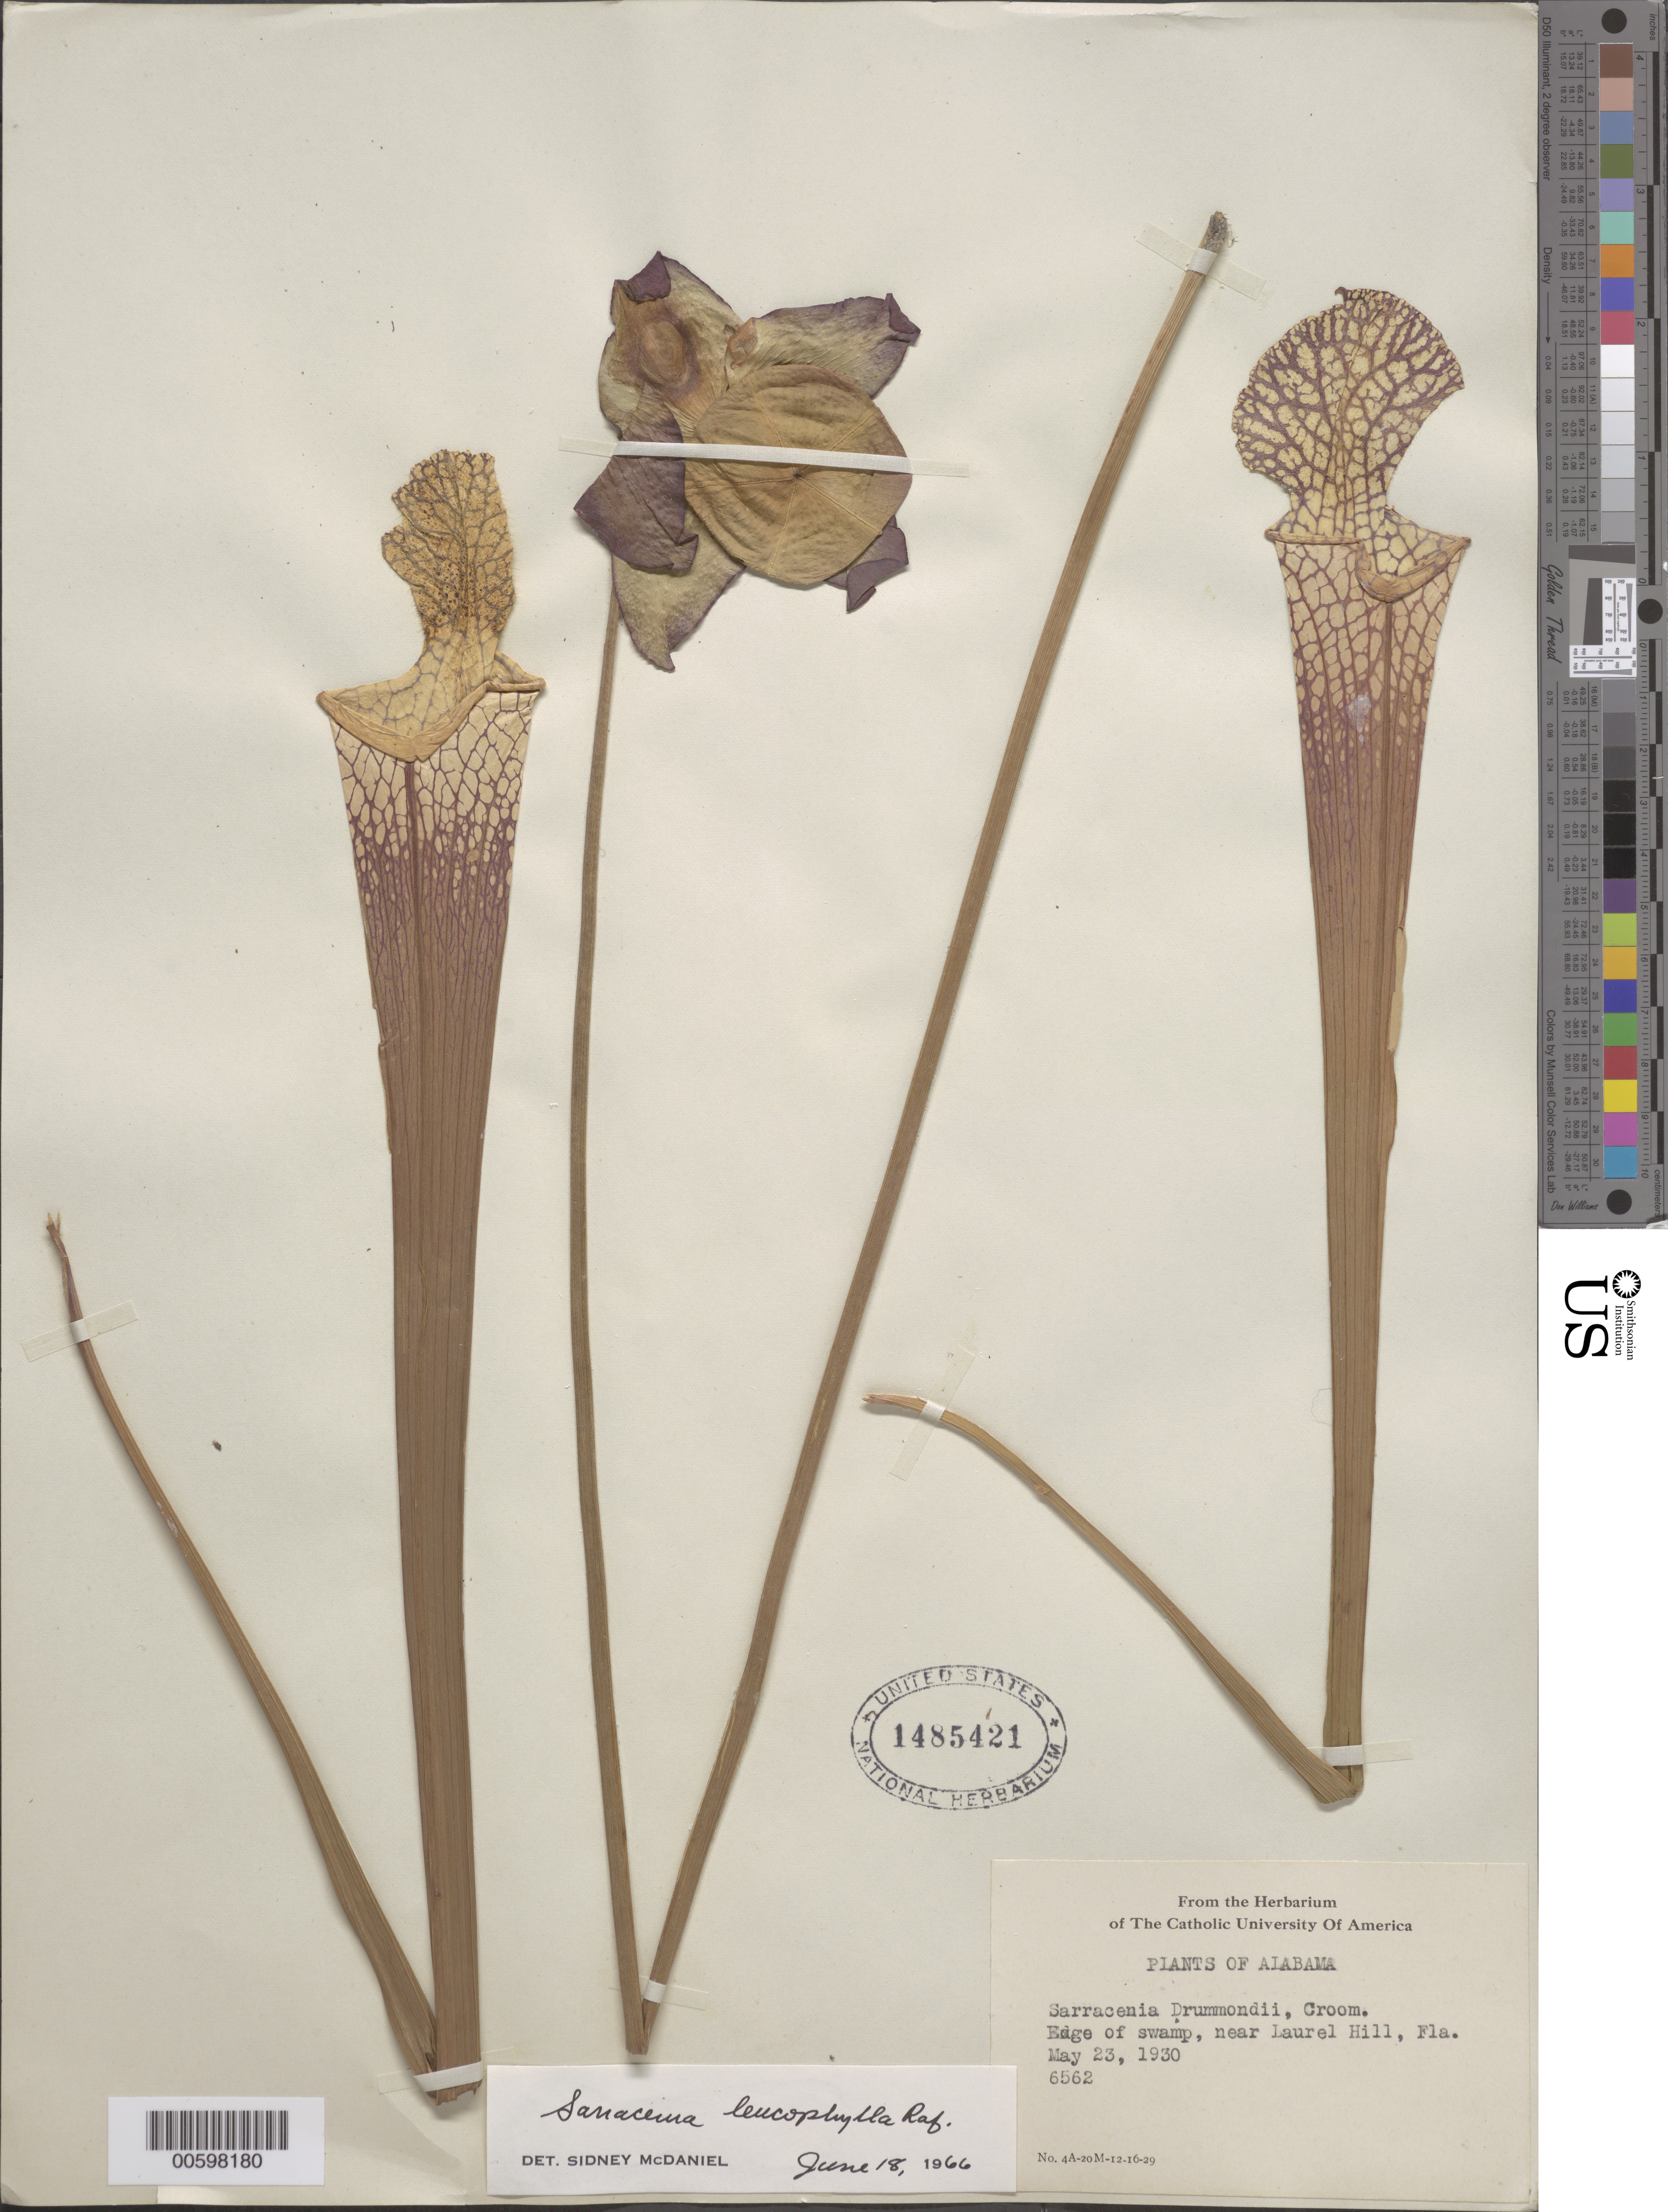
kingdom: Plantae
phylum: Tracheophyta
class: Magnoliopsida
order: Ericales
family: Sarraceniaceae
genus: Sarracenia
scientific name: Sarracenia leucophylla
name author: Raf.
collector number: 6562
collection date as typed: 23 May 1930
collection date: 1930-05-23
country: United States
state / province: Alabama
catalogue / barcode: US 1485421